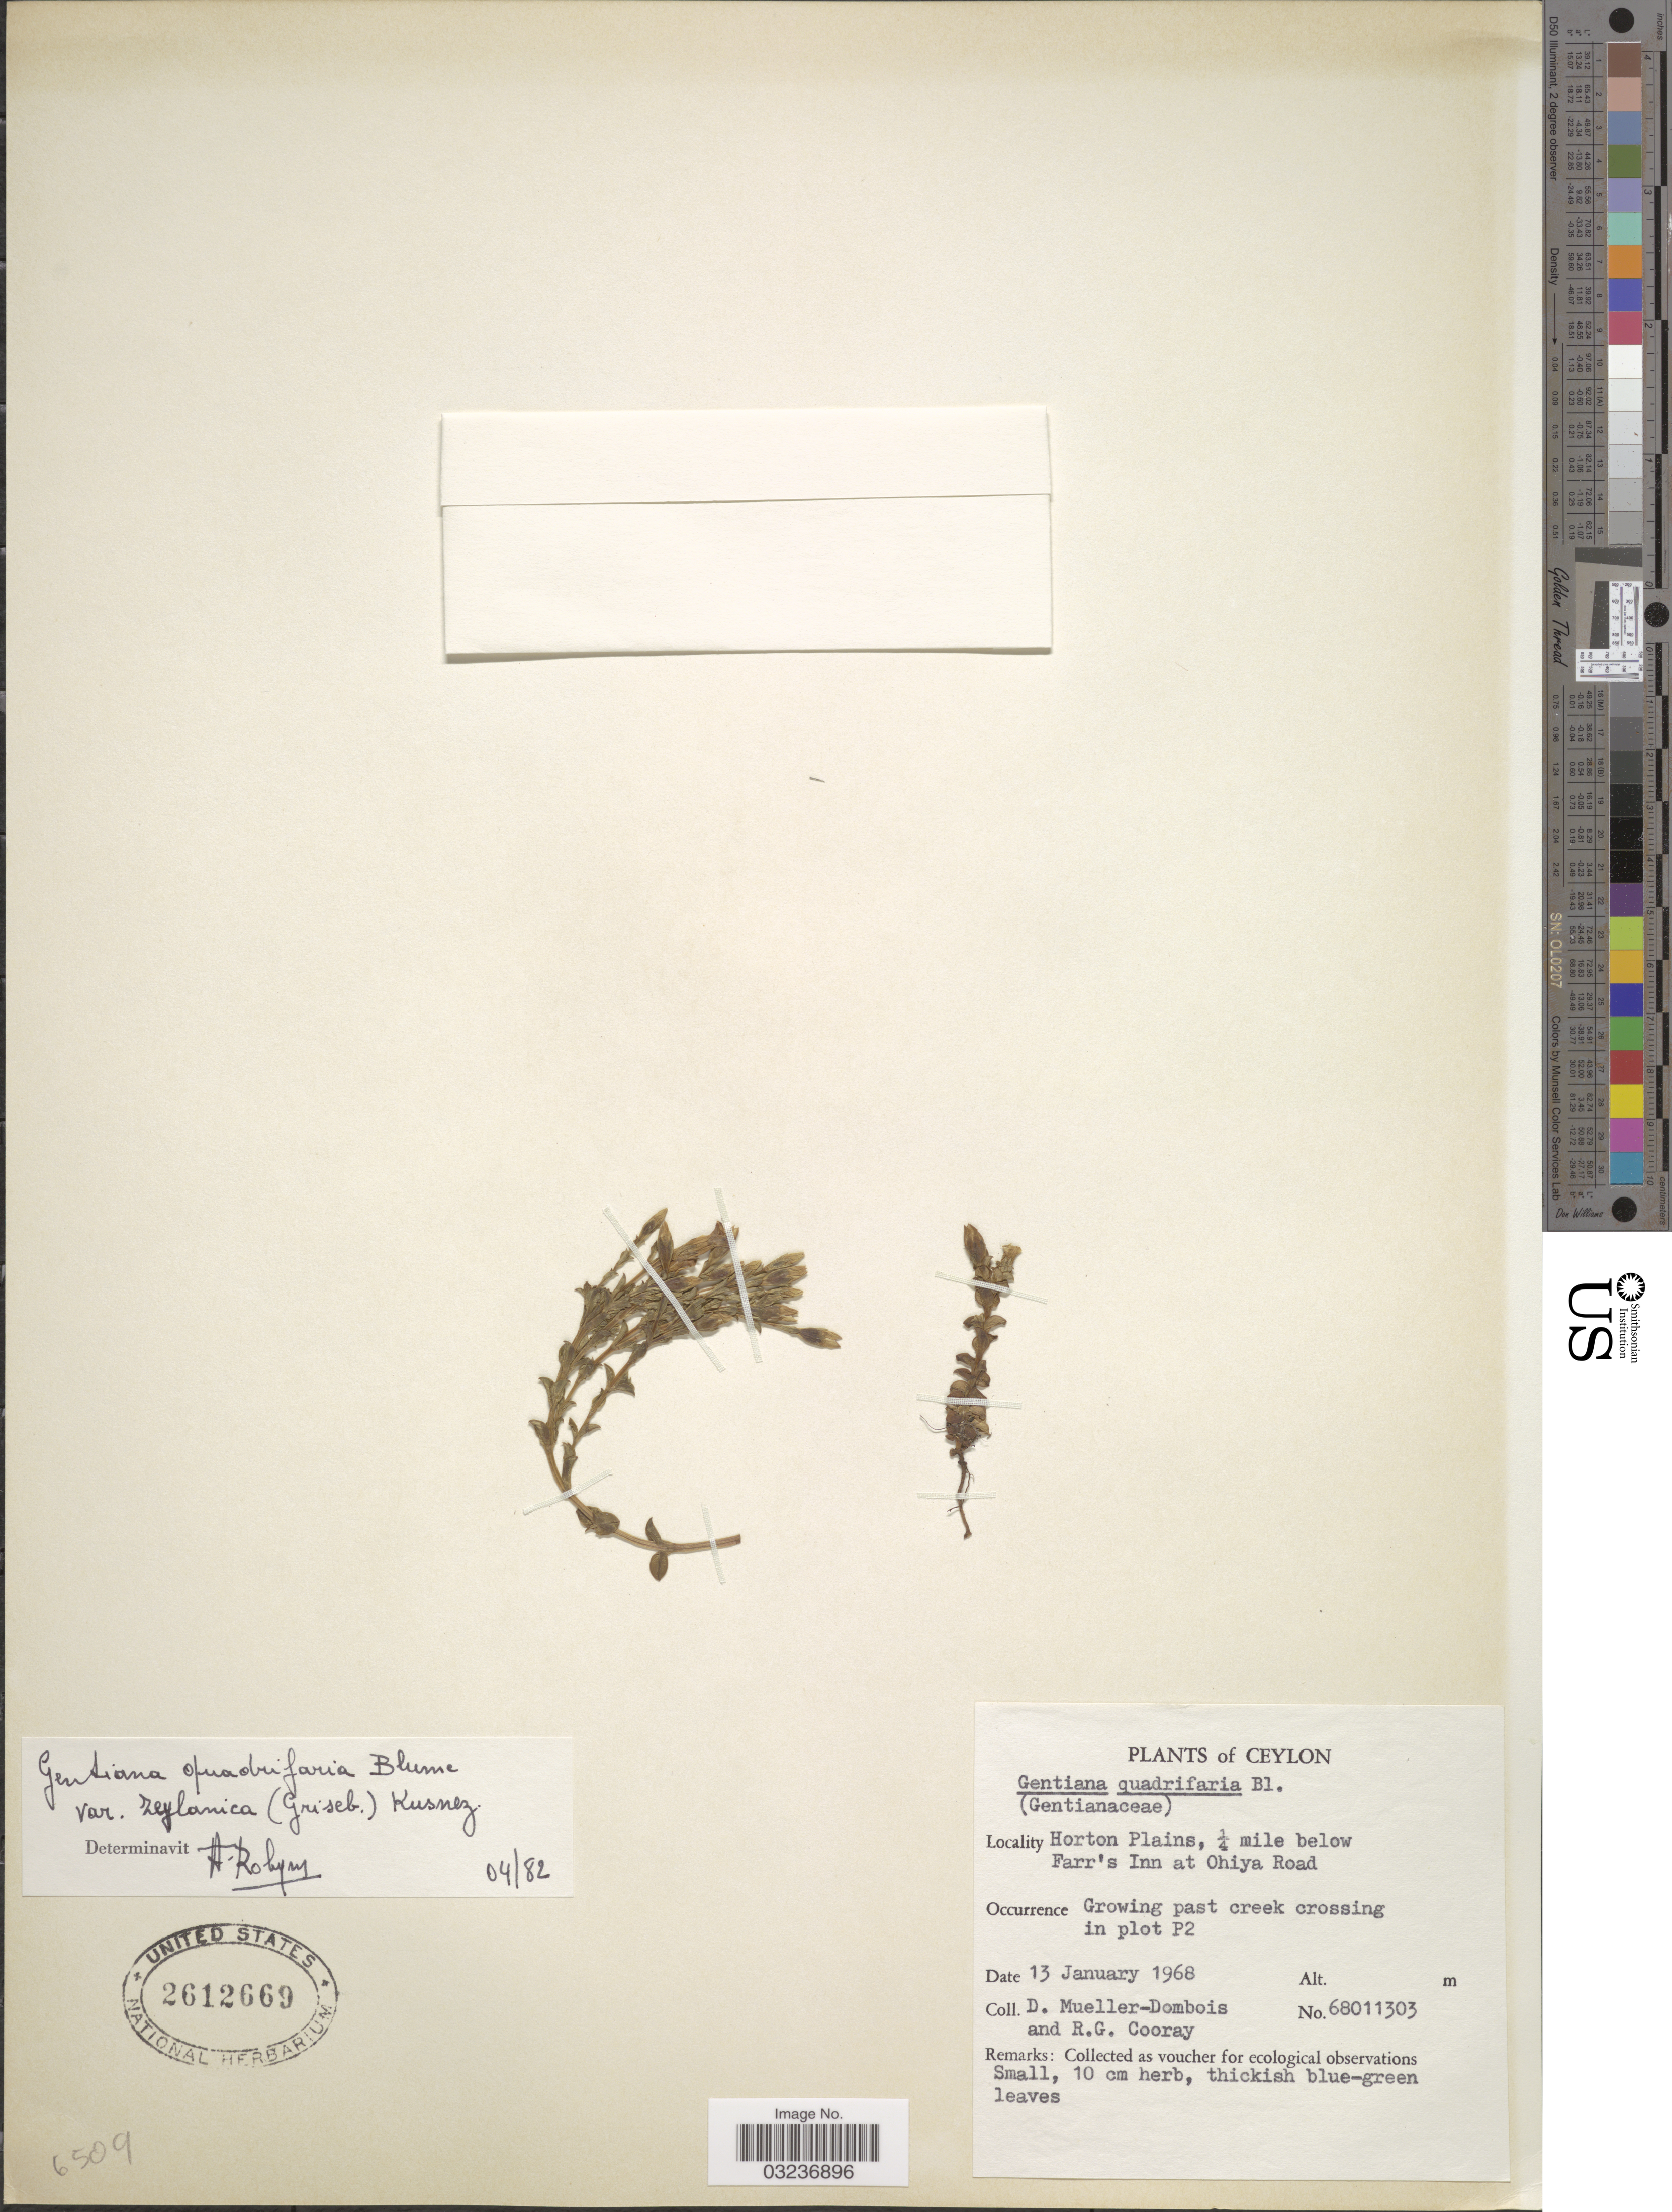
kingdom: Plantae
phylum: Tracheophyta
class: Magnoliopsida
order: Gentianales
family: Gentianaceae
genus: Gentiana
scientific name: Gentiana quadrifaria var. zeylanica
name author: (Griseb.) Kusn.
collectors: D. Mueller-Dombois & R. Cooray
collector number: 68011303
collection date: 1968-01-13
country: Sri Lanka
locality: Ceylon, Horton Plains, ¼ mile below Farr's Inn at Ohiya Road, Growing past Creek crossing in plot P2.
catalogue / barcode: US 2612669